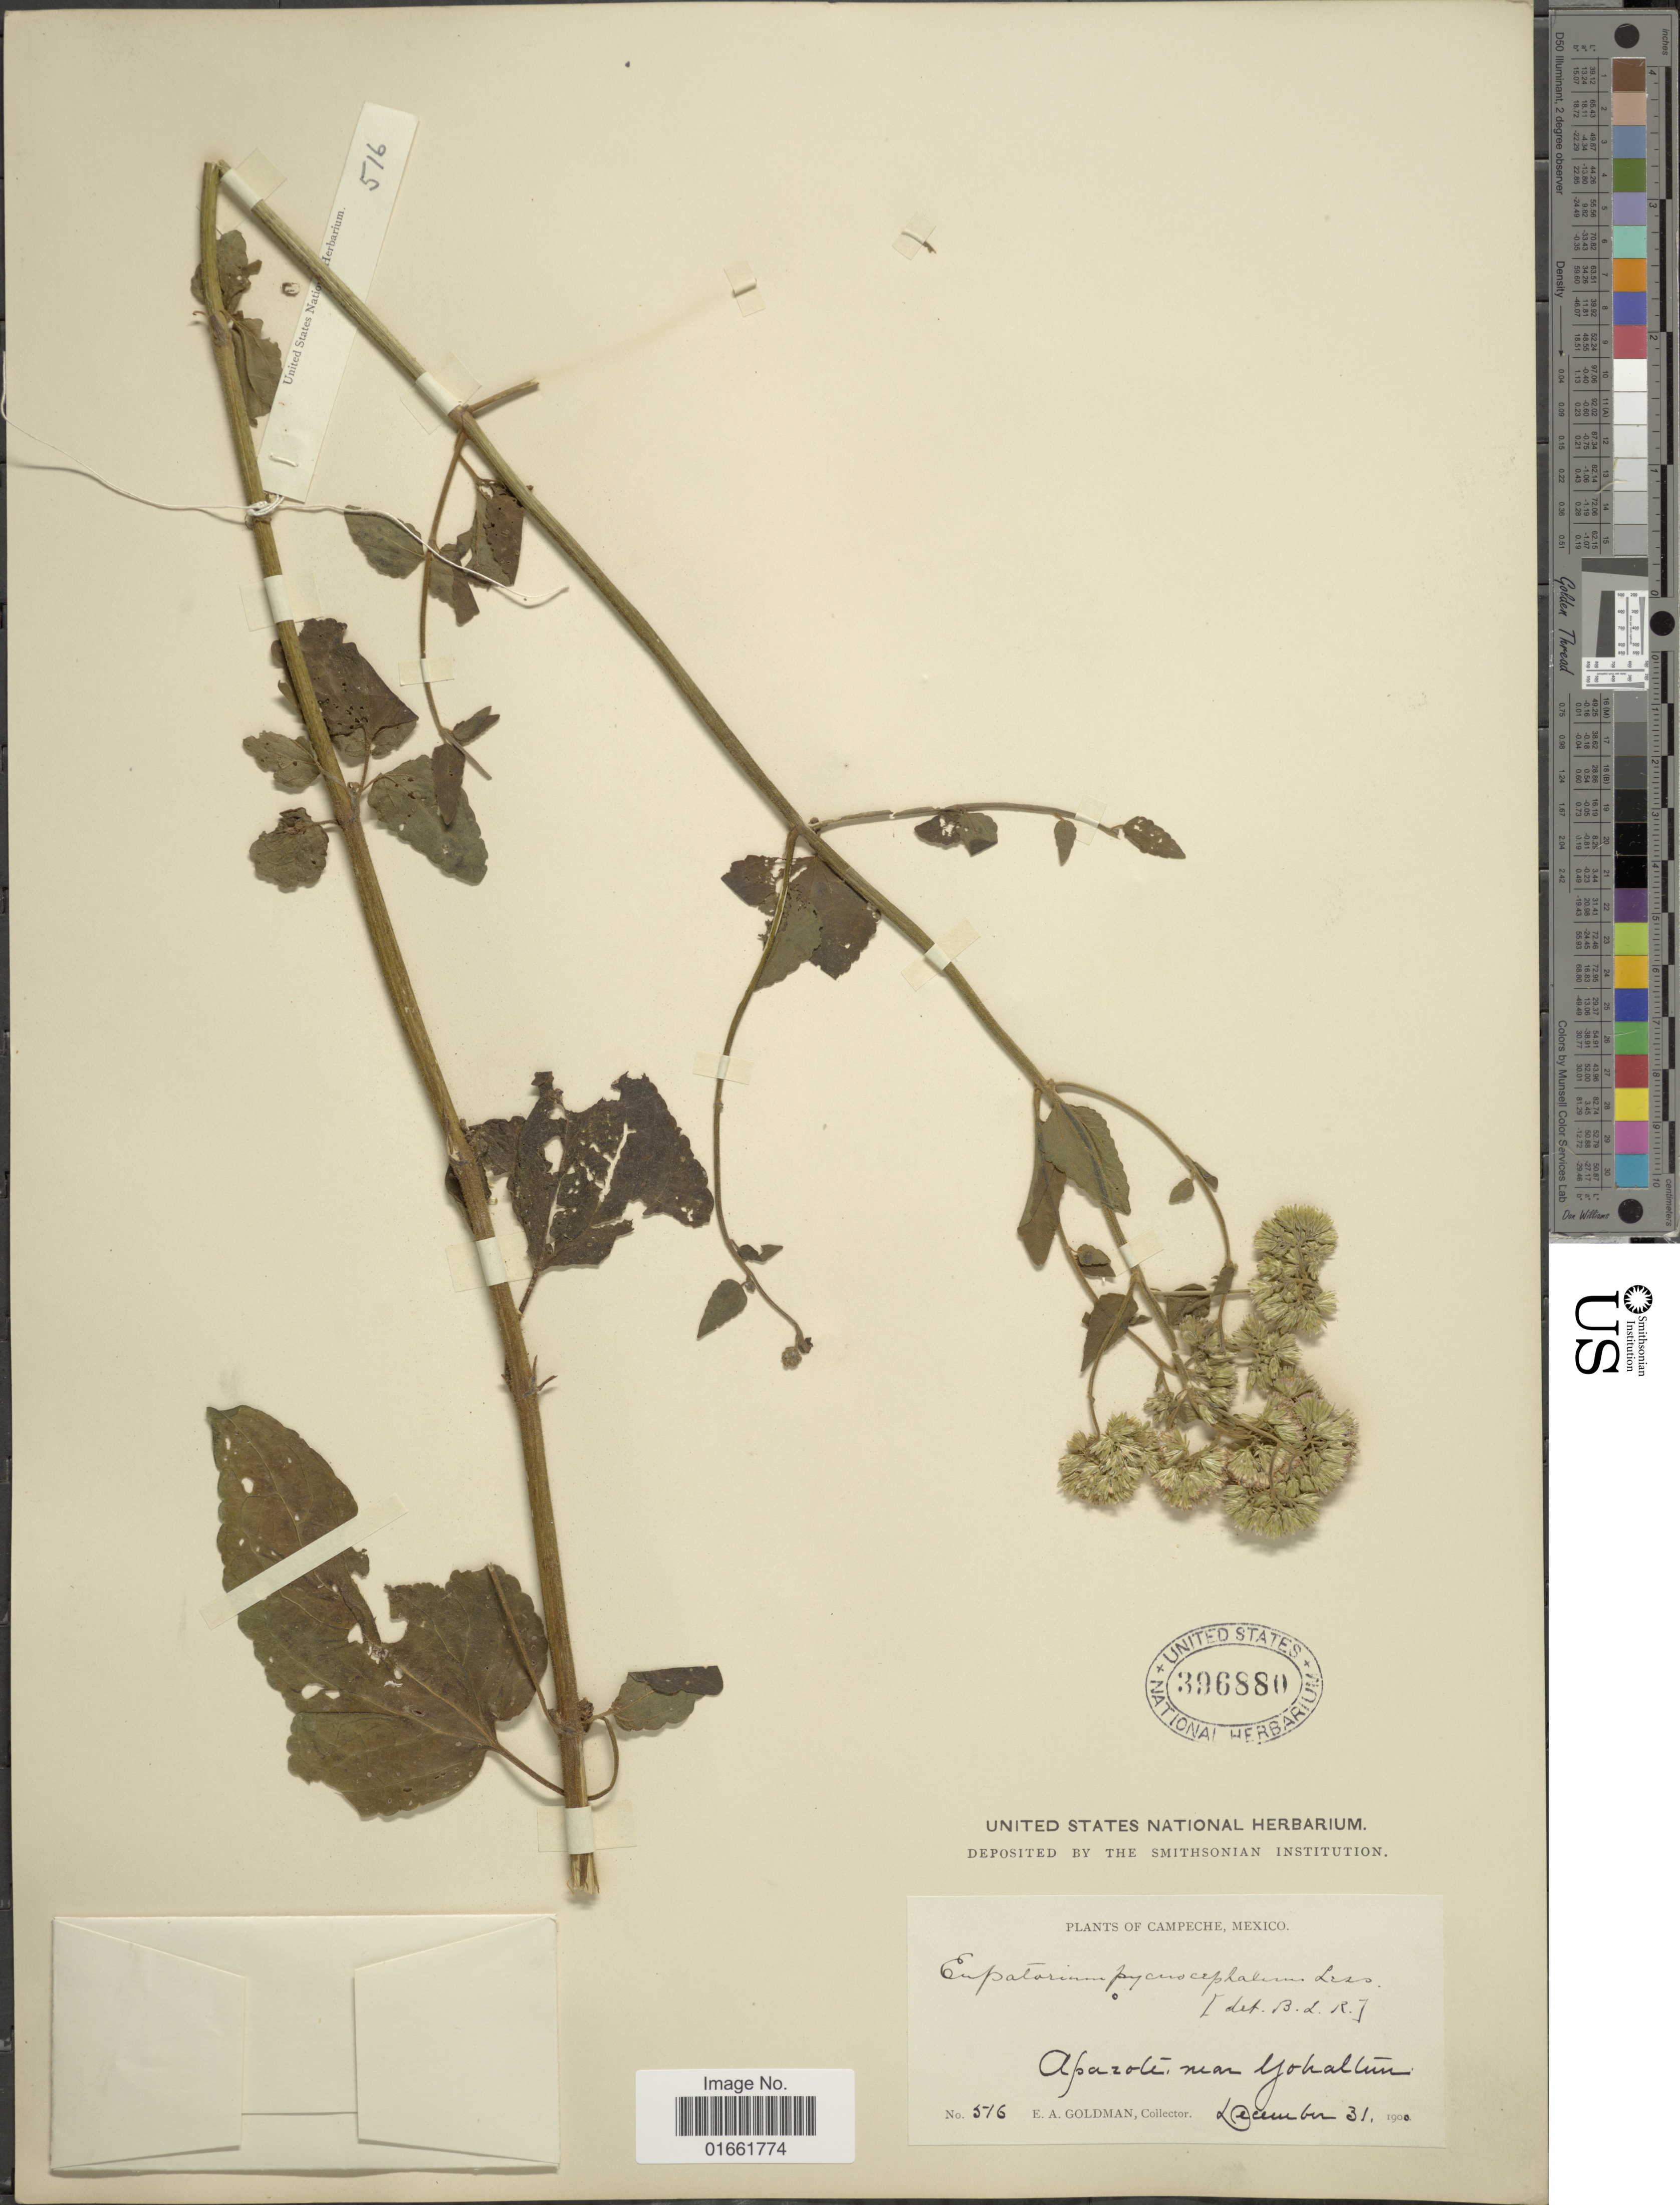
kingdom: Plantae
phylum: Tracheophyta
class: Magnoliopsida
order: Asterales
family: Asteraceae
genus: Fleischmannia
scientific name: Fleischmannia pratensis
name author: (Klatt) R.M. King & H. Rob.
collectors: E. A. Goldman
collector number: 516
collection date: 1900-12-31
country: Mexico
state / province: Campeche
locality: Aparote, near Yokaltun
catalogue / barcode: US 396880